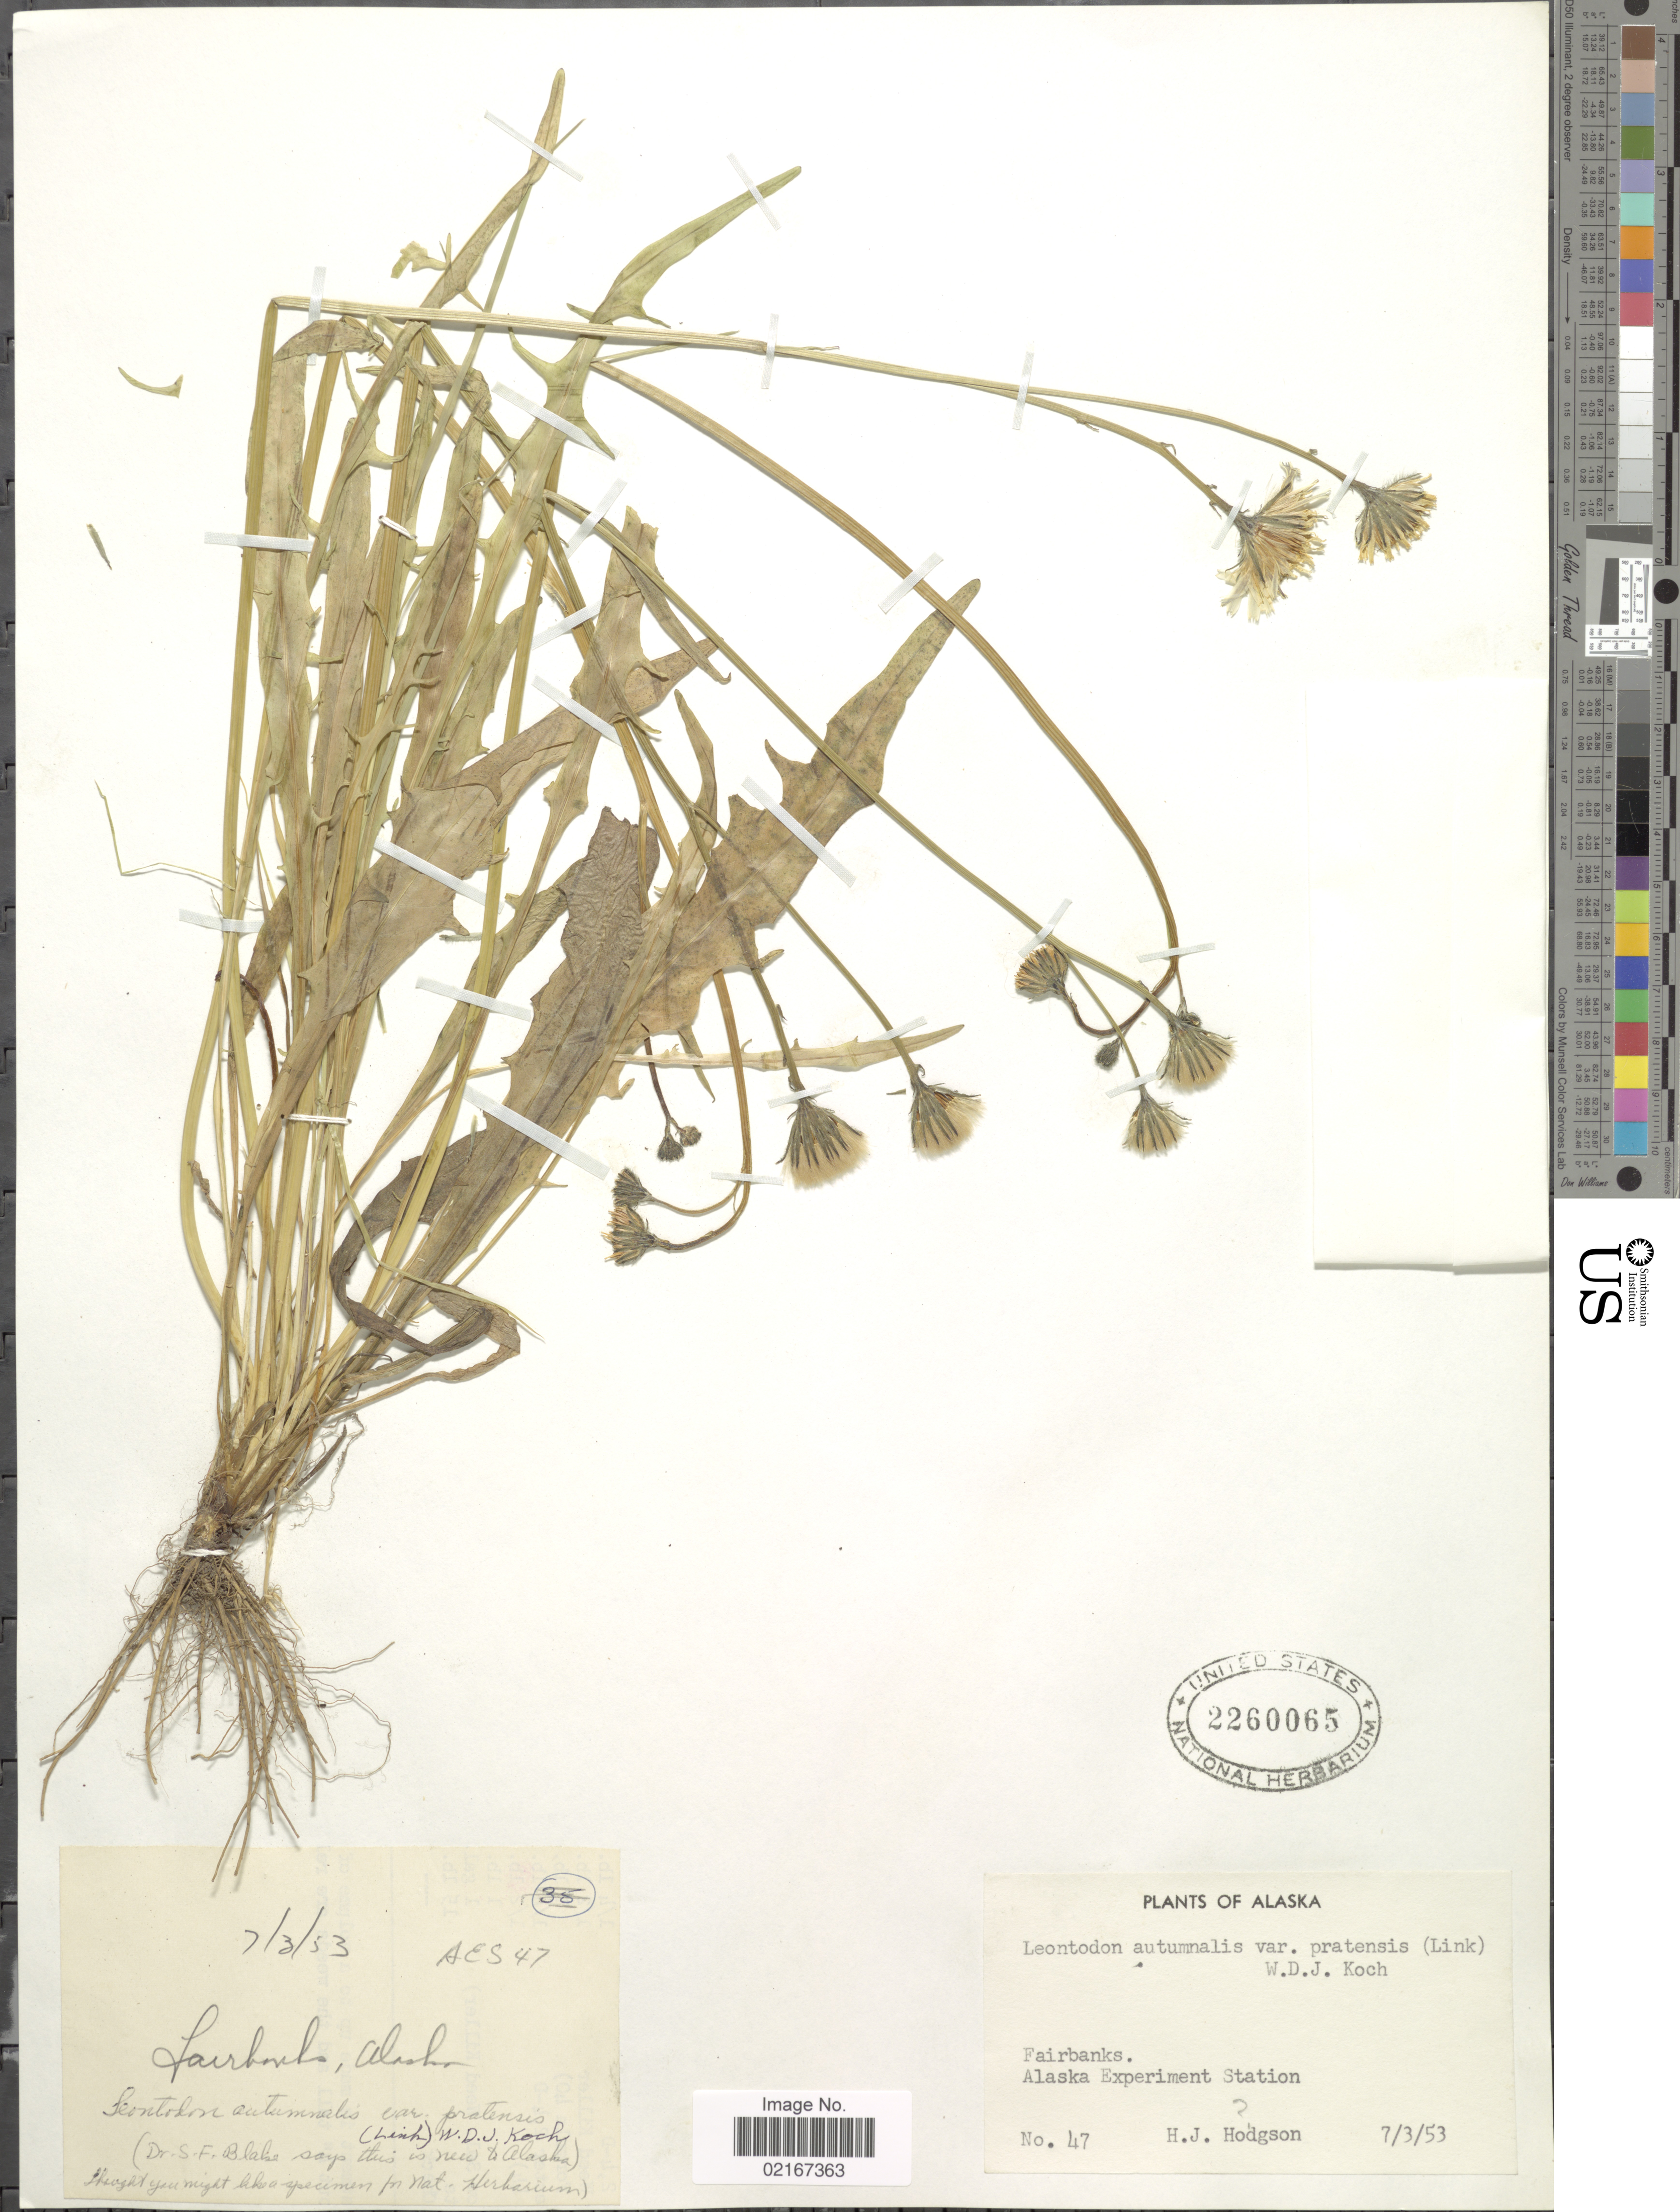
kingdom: Plantae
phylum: Tracheophyta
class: Magnoliopsida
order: Asterales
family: Asteraceae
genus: Scorzoneroides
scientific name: Scorzoneroides autumnalis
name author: (L.) Moench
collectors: H. J. Hodgson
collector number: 47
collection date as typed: Transcribed d/m/y: 3/7/53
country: United States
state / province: Alaska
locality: Fairbanks, Alaska Experiment Station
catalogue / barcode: US 2260065